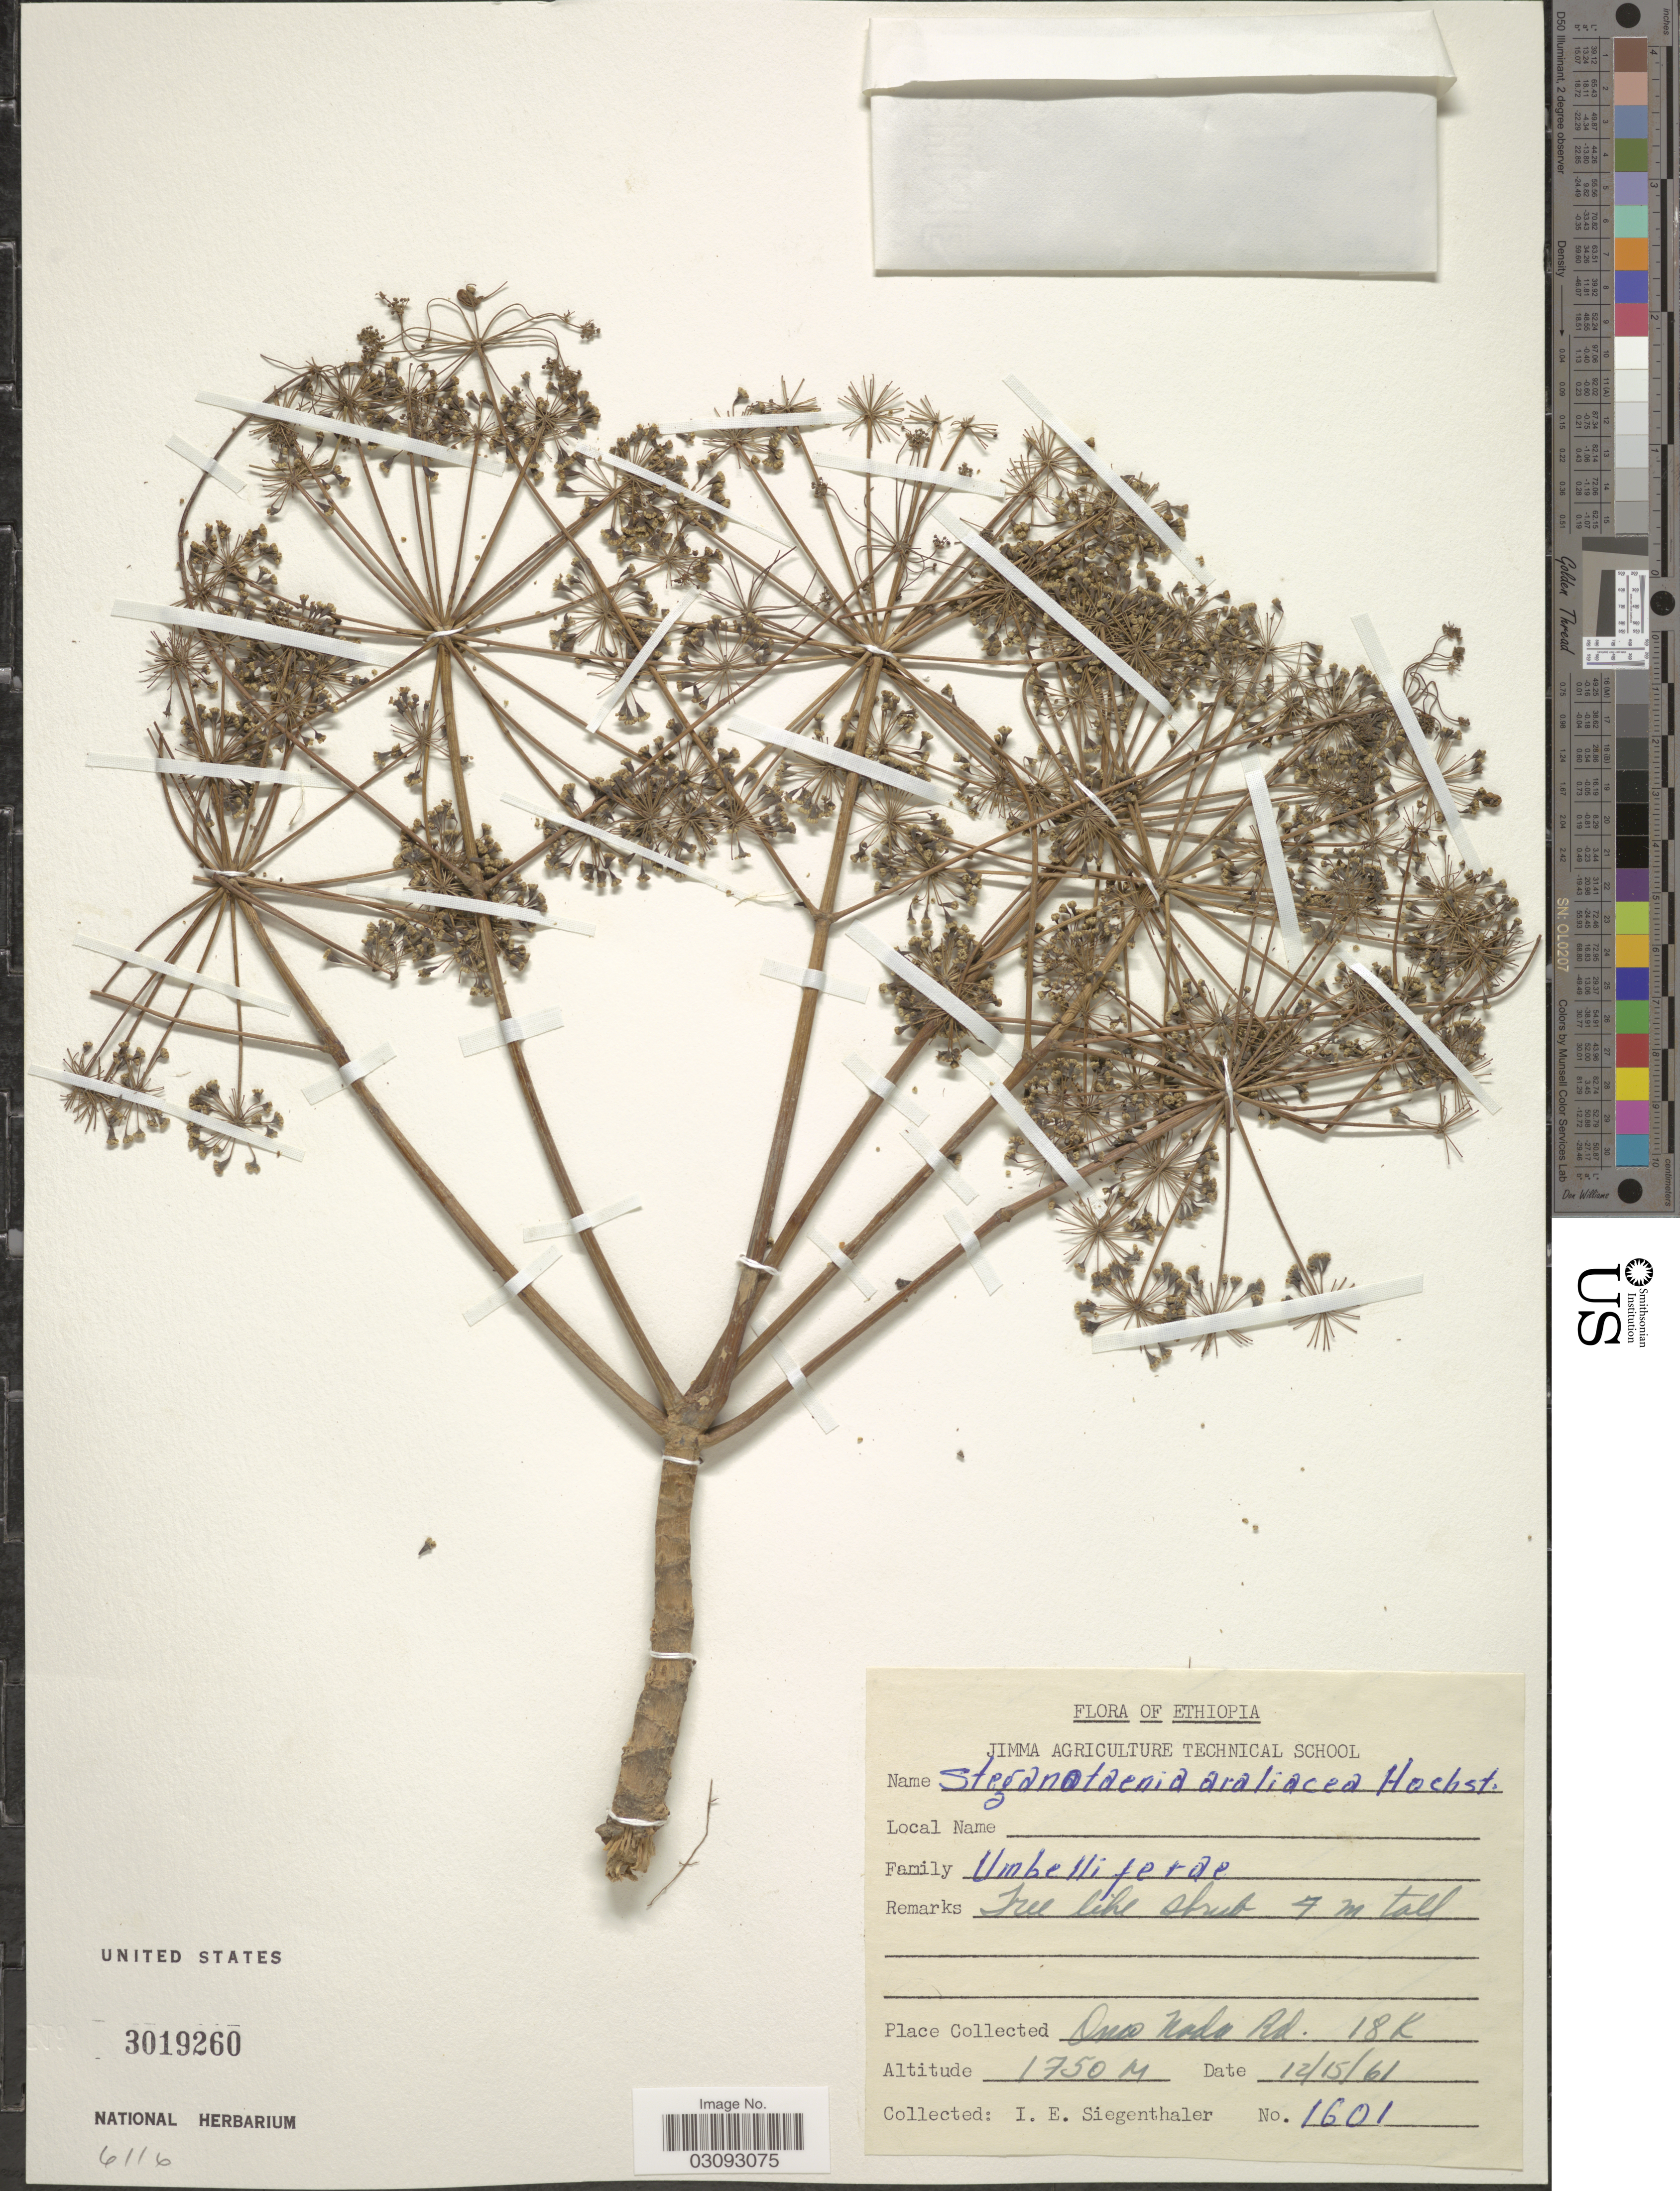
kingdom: Plantae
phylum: Tracheophyta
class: Magnoliopsida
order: Apiales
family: Apiaceae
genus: Peucedanum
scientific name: Peucedanum araliaceum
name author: (Hochst.) Benth. & Hook. f. ex Vatke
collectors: I. Siegenthaler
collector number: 1601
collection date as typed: Transcribed d/m/y: 15/12/61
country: Ethiopia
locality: Omo Nada Rd. 18 K.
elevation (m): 1750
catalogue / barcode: US 3019260